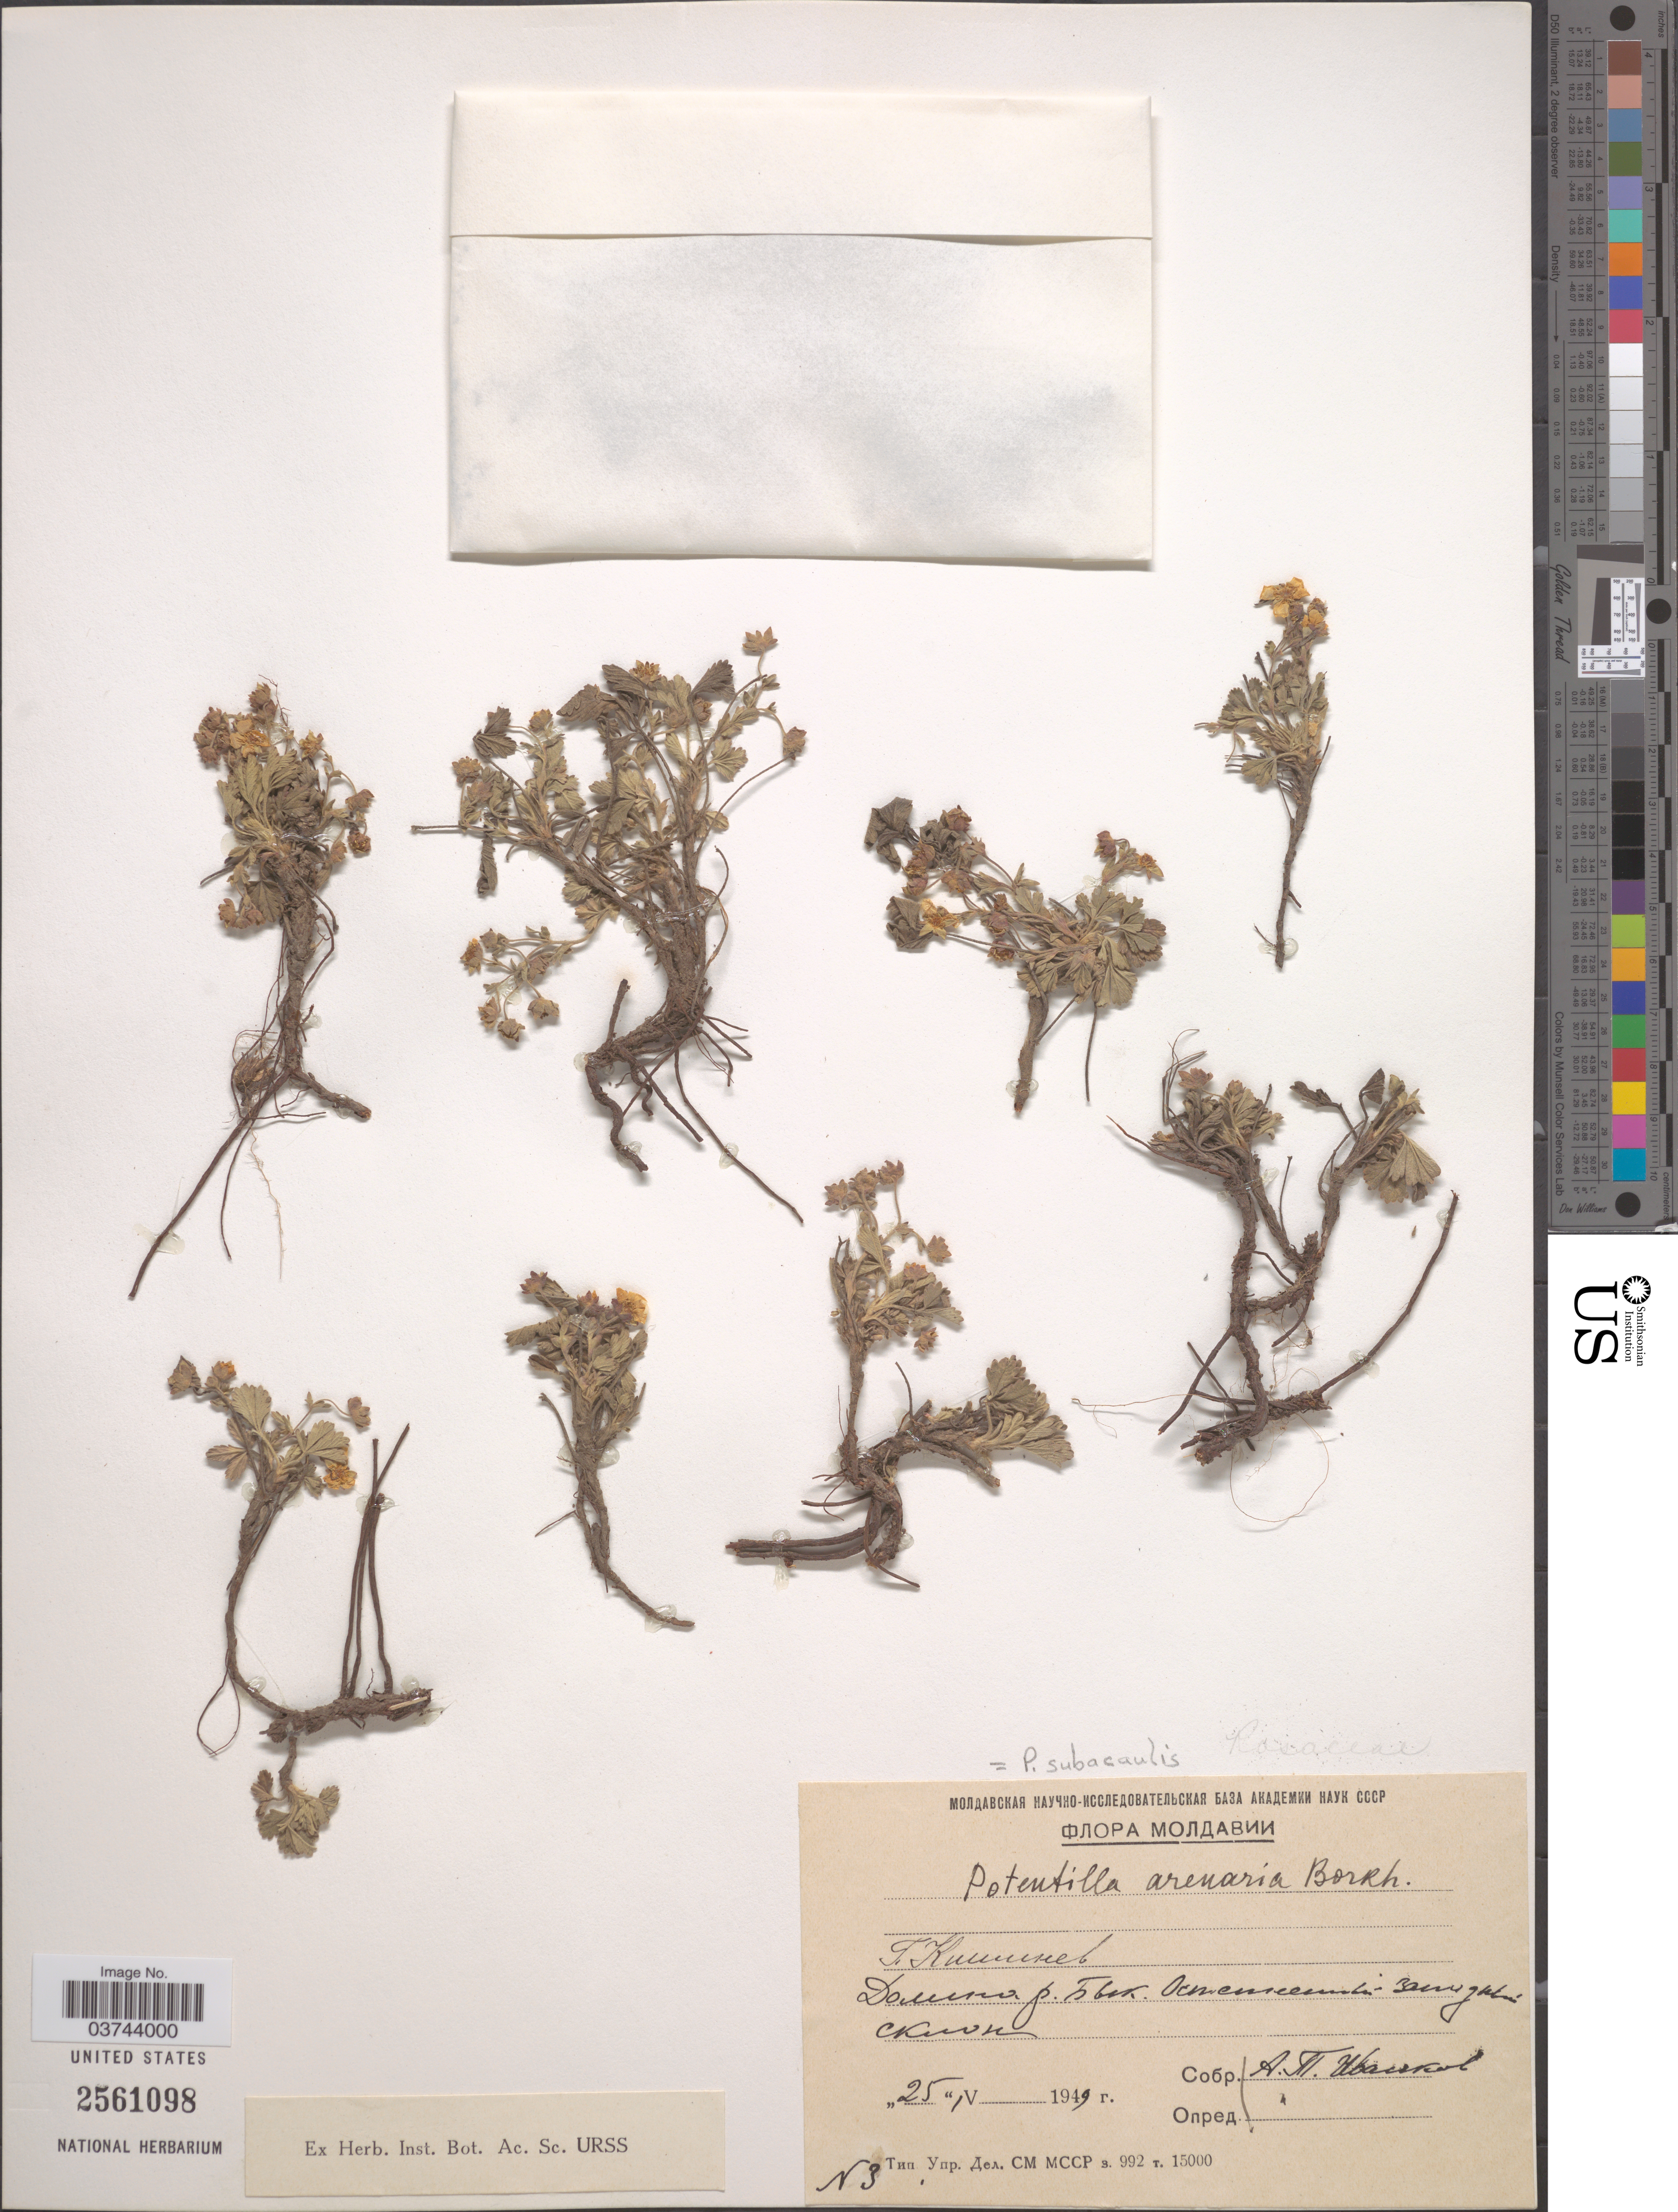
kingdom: Plantae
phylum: Tracheophyta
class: Magnoliopsida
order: Rosales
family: Rosaceae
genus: Potentilla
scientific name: Potentilla subacaulis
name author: L.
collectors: X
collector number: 3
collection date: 1949-04-25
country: Moldova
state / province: Chisinau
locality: Valley of River Byk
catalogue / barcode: US 2561098